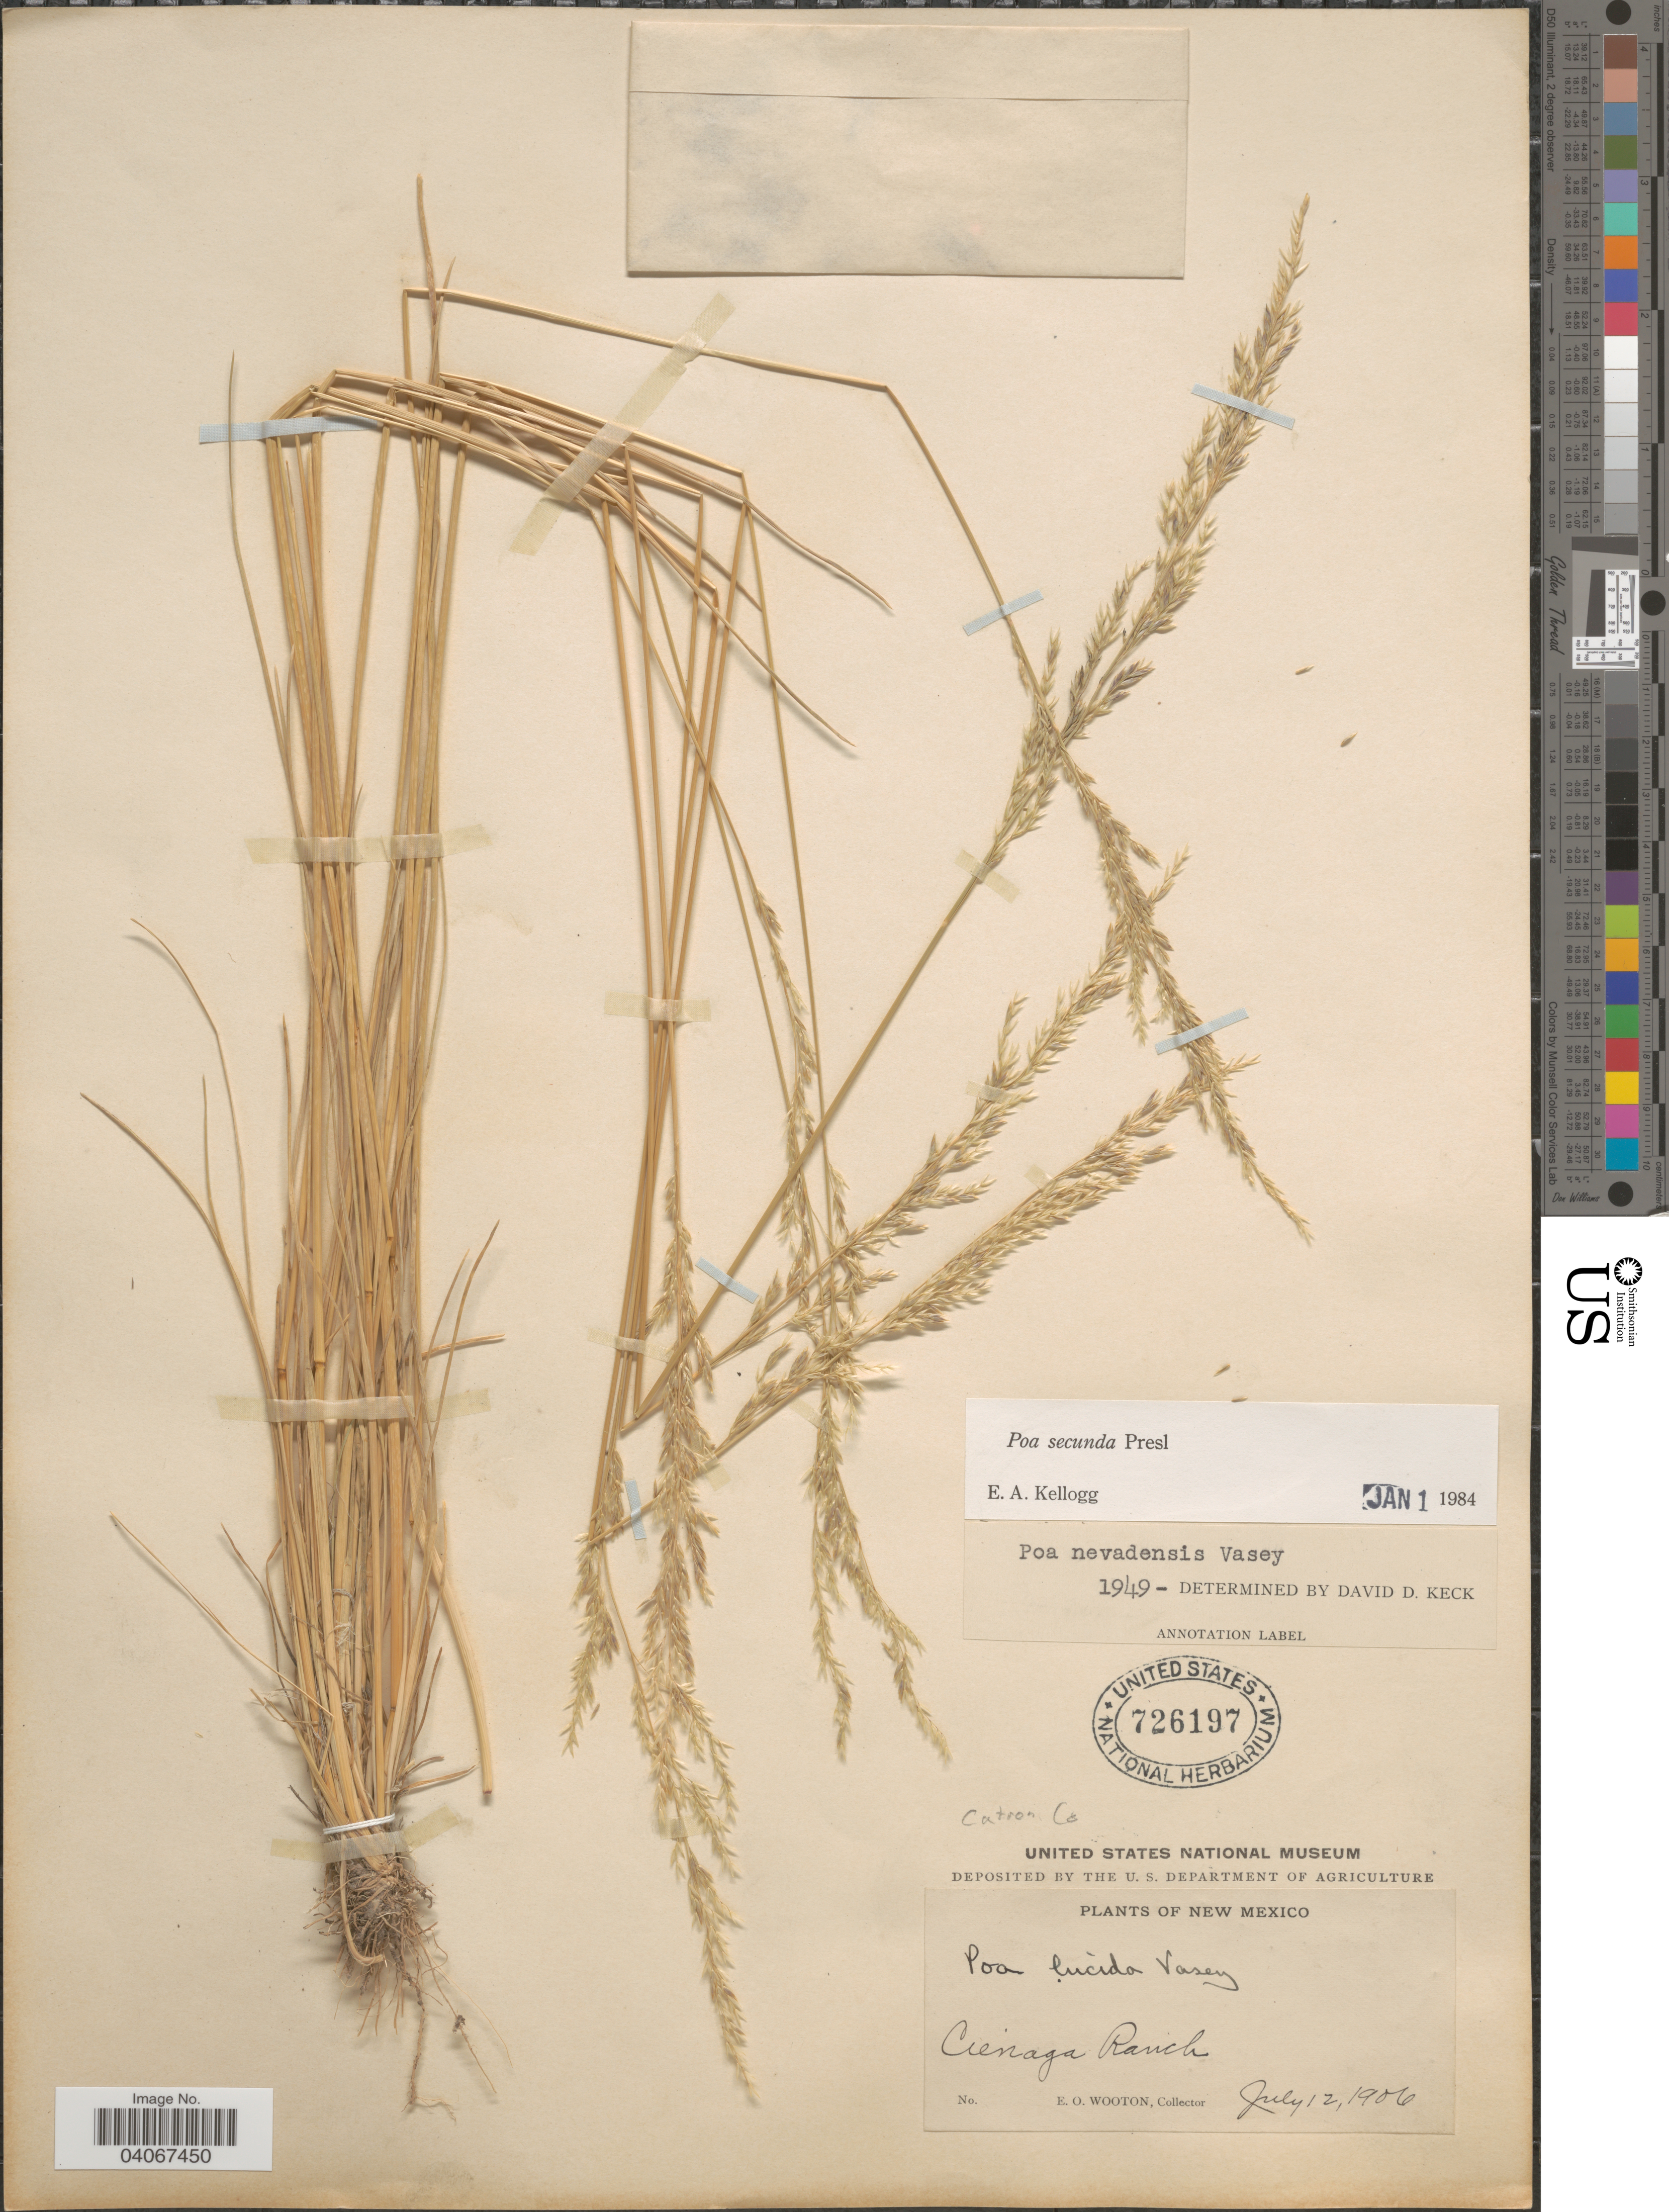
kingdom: Plantae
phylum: Tracheophyta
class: Liliopsida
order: Poales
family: Poaceae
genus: Poa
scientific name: Poa secunda subsp. secunda var. secunda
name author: J. Presl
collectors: E. O. Wooton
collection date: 1906-07-12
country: United States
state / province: New Mexico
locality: Catron Co. Cienaga Ranch.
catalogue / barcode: US 726197